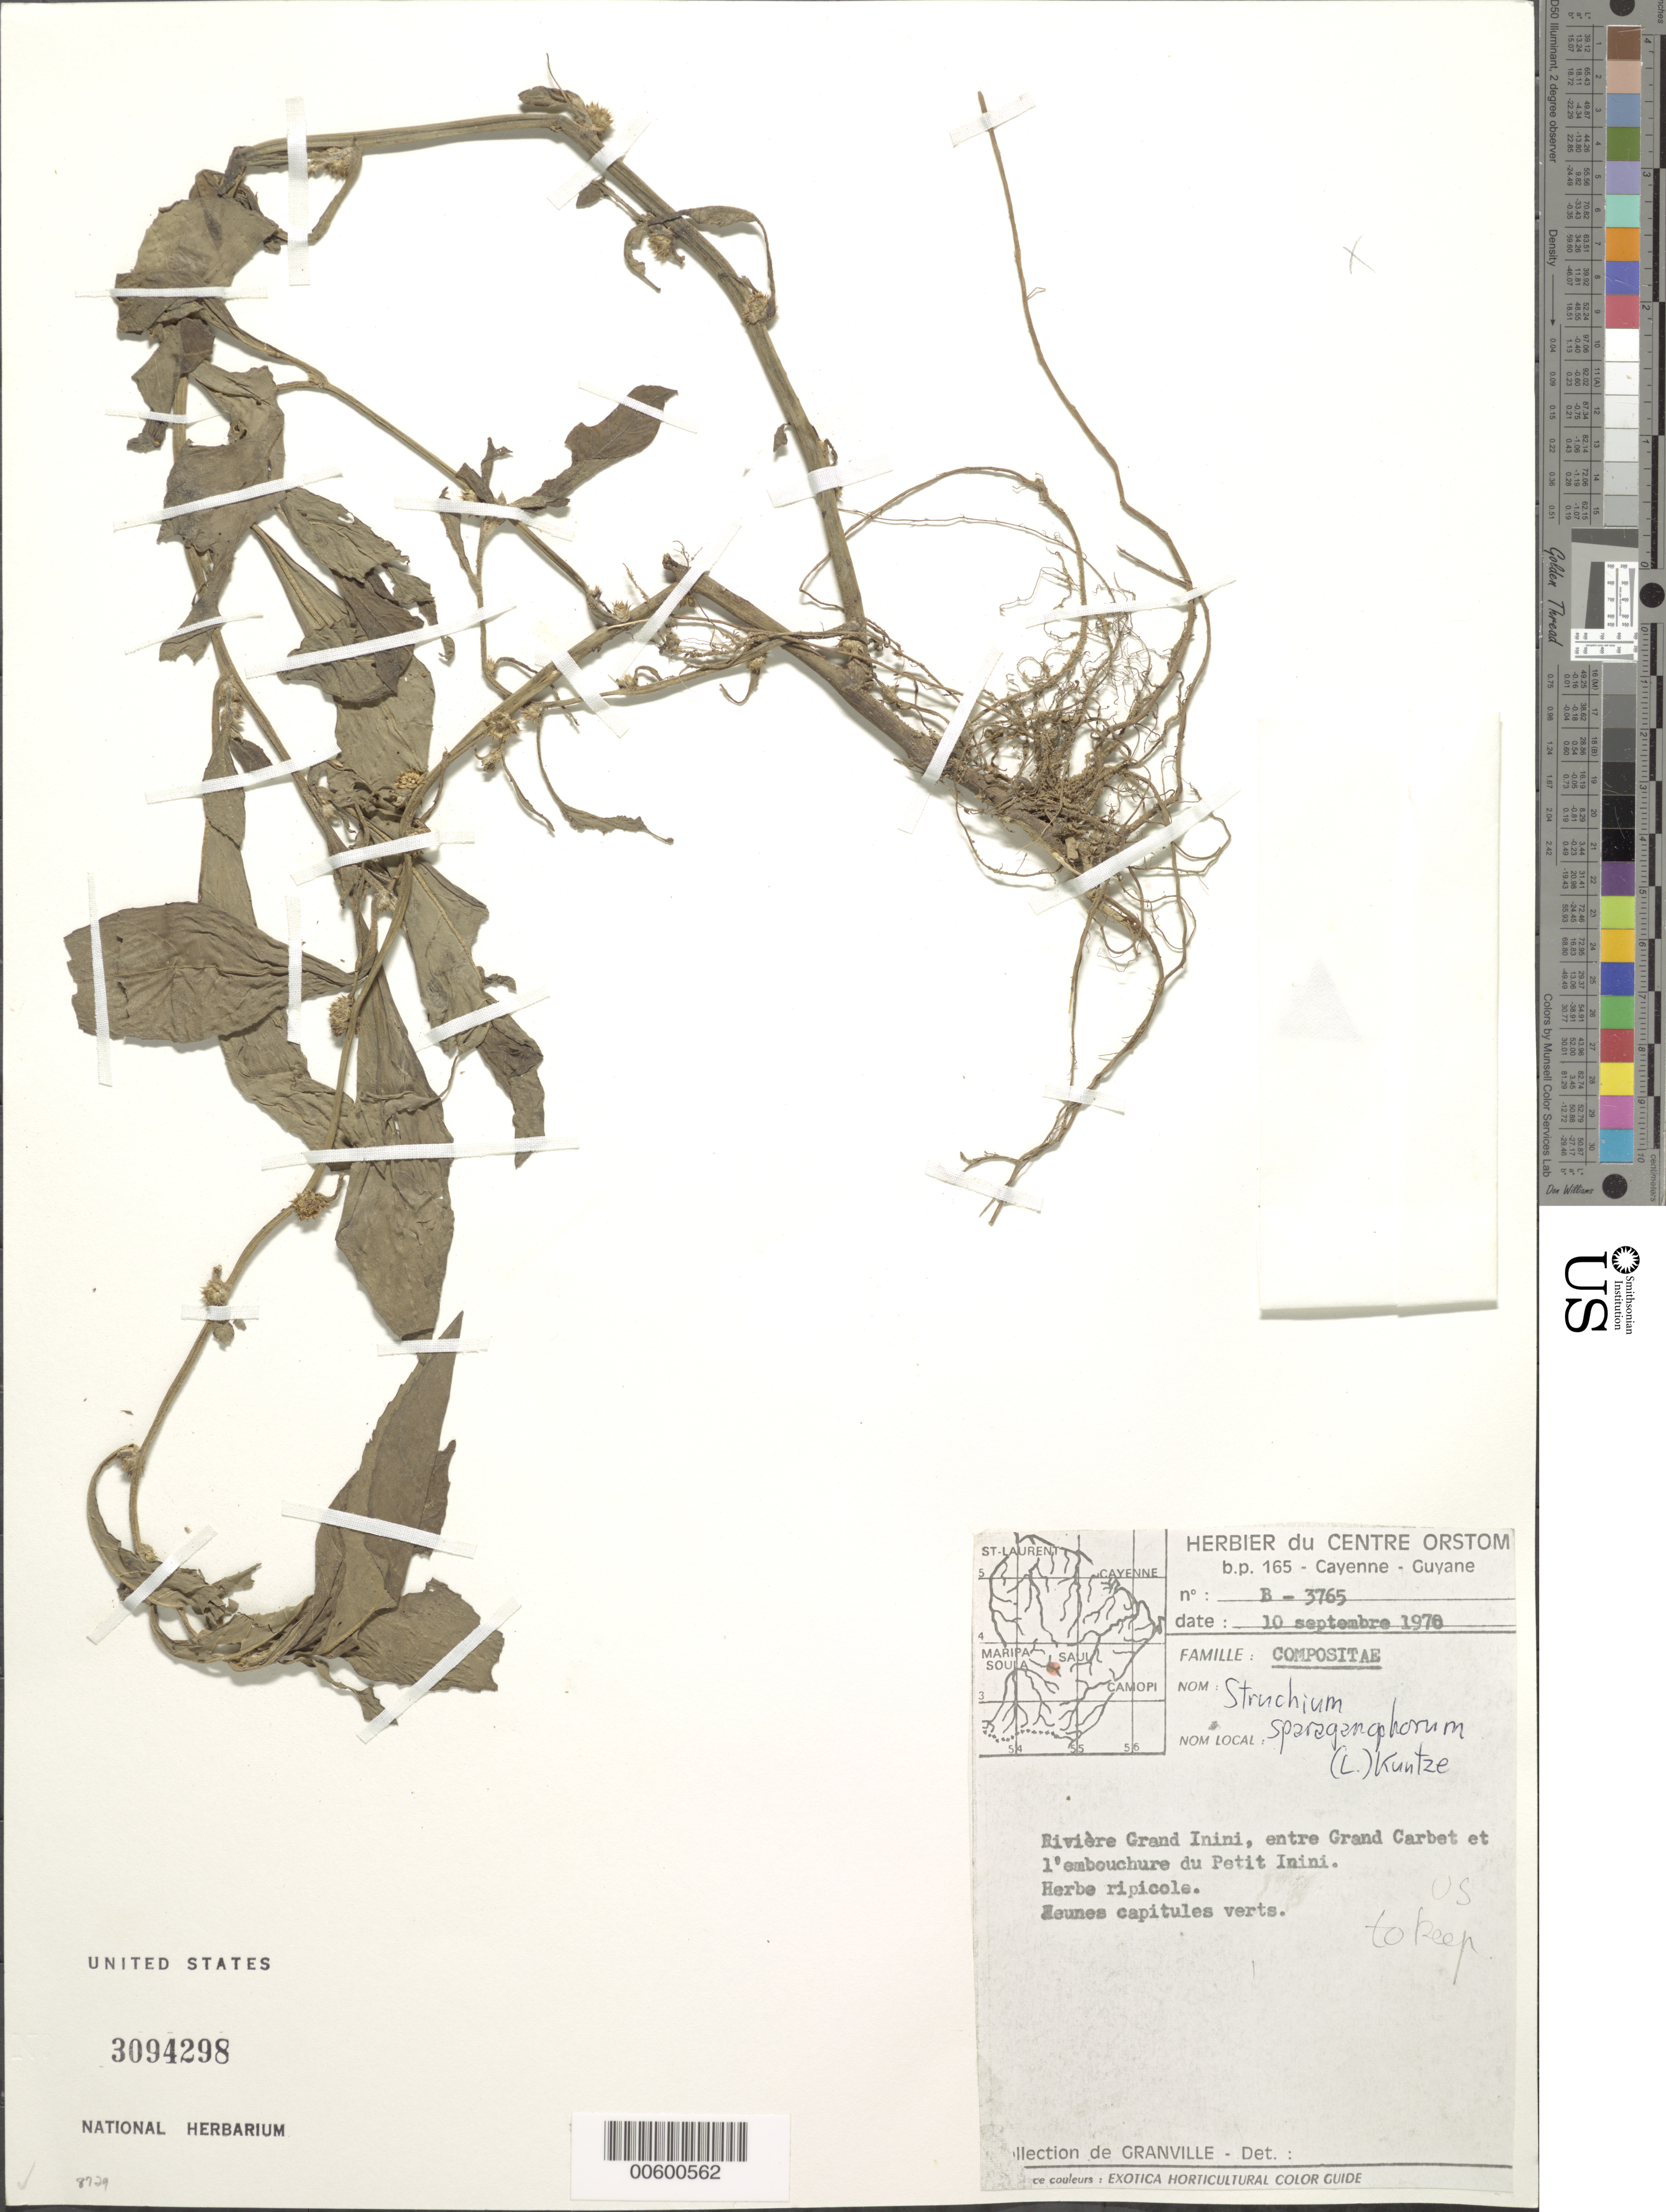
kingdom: Plantae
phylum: Tracheophyta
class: Magnoliopsida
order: Asterales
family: Asteraceae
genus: Struchium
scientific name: Struchium sparganophorum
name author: (L.) Kuntze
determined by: Pruski, J. F.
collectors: J.-J. de Granville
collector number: B 3765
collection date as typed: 10-Sep-70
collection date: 1970-09-10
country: French Guiana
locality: Rivière Grand Inini, entre Grand Carbet et l'embouchure du Petite Inini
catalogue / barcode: US 3094298